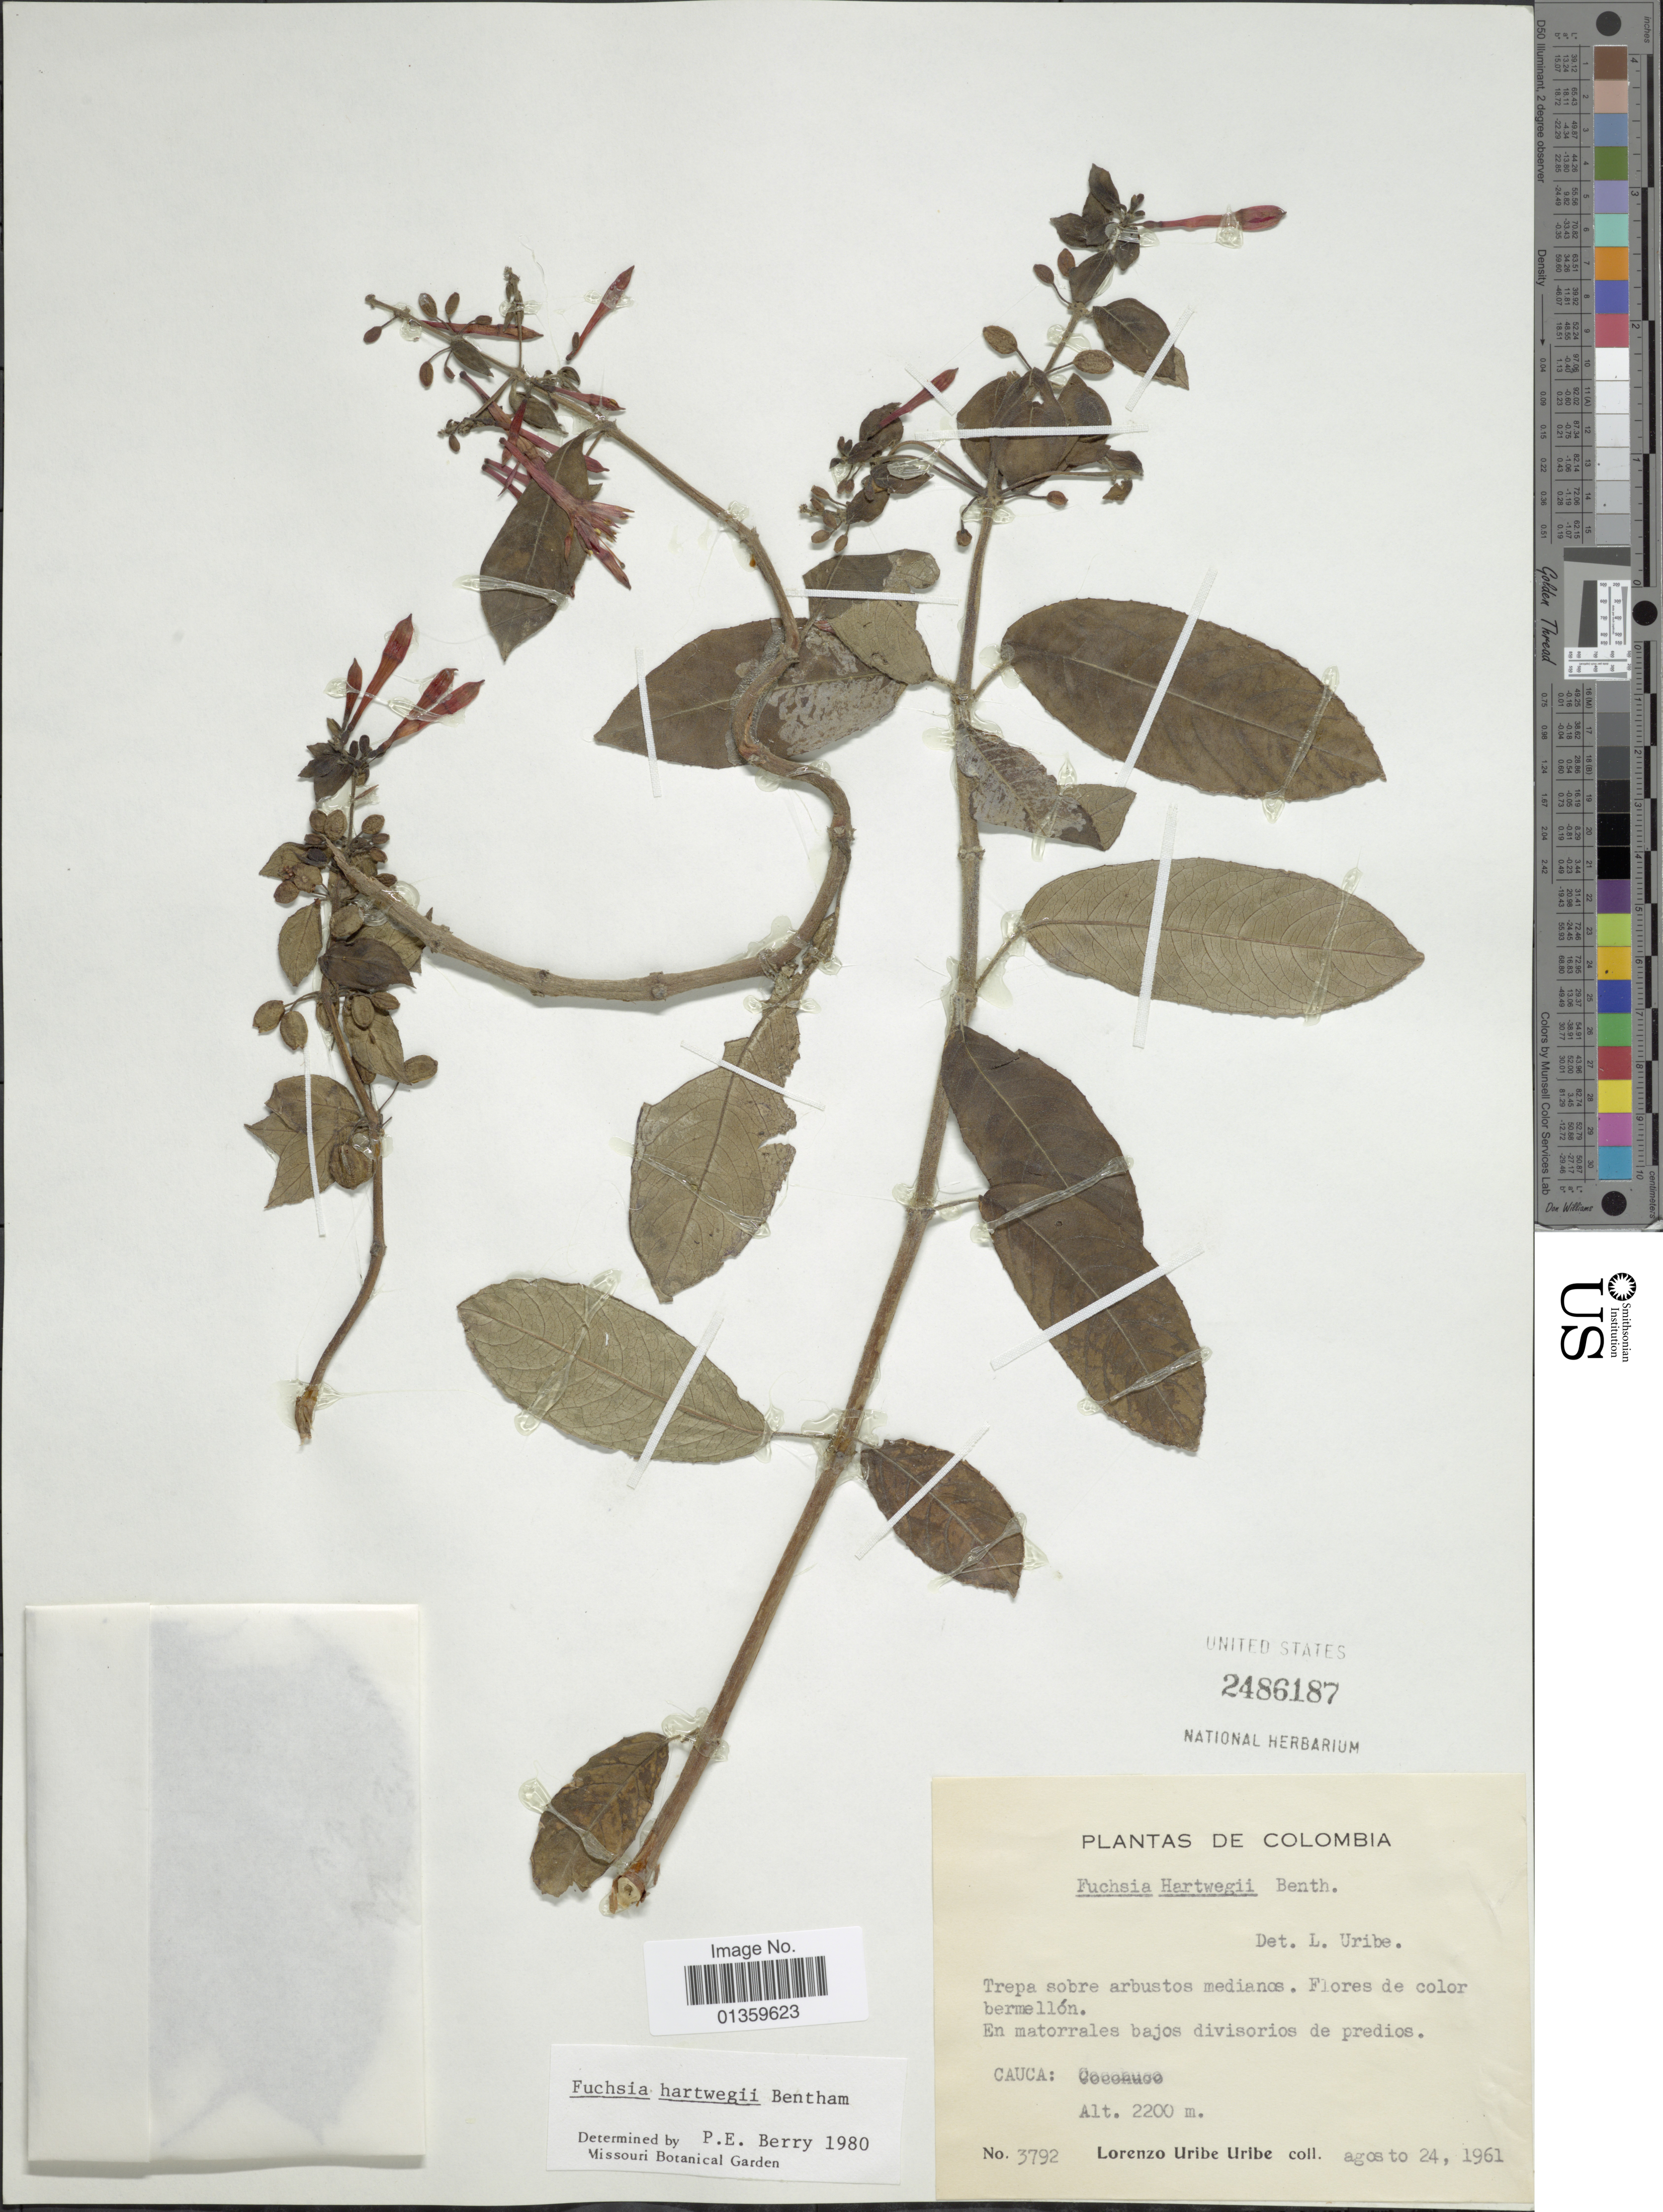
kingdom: Plantae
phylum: Tracheophyta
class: Magnoliopsida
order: Myrtales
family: Onagraceae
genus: Fuchsia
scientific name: Fuchsia hartwegii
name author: Benth.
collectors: L. Uribe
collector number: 3792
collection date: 1961-08-24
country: Colombia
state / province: Cauca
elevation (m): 2200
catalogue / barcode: US 2486187